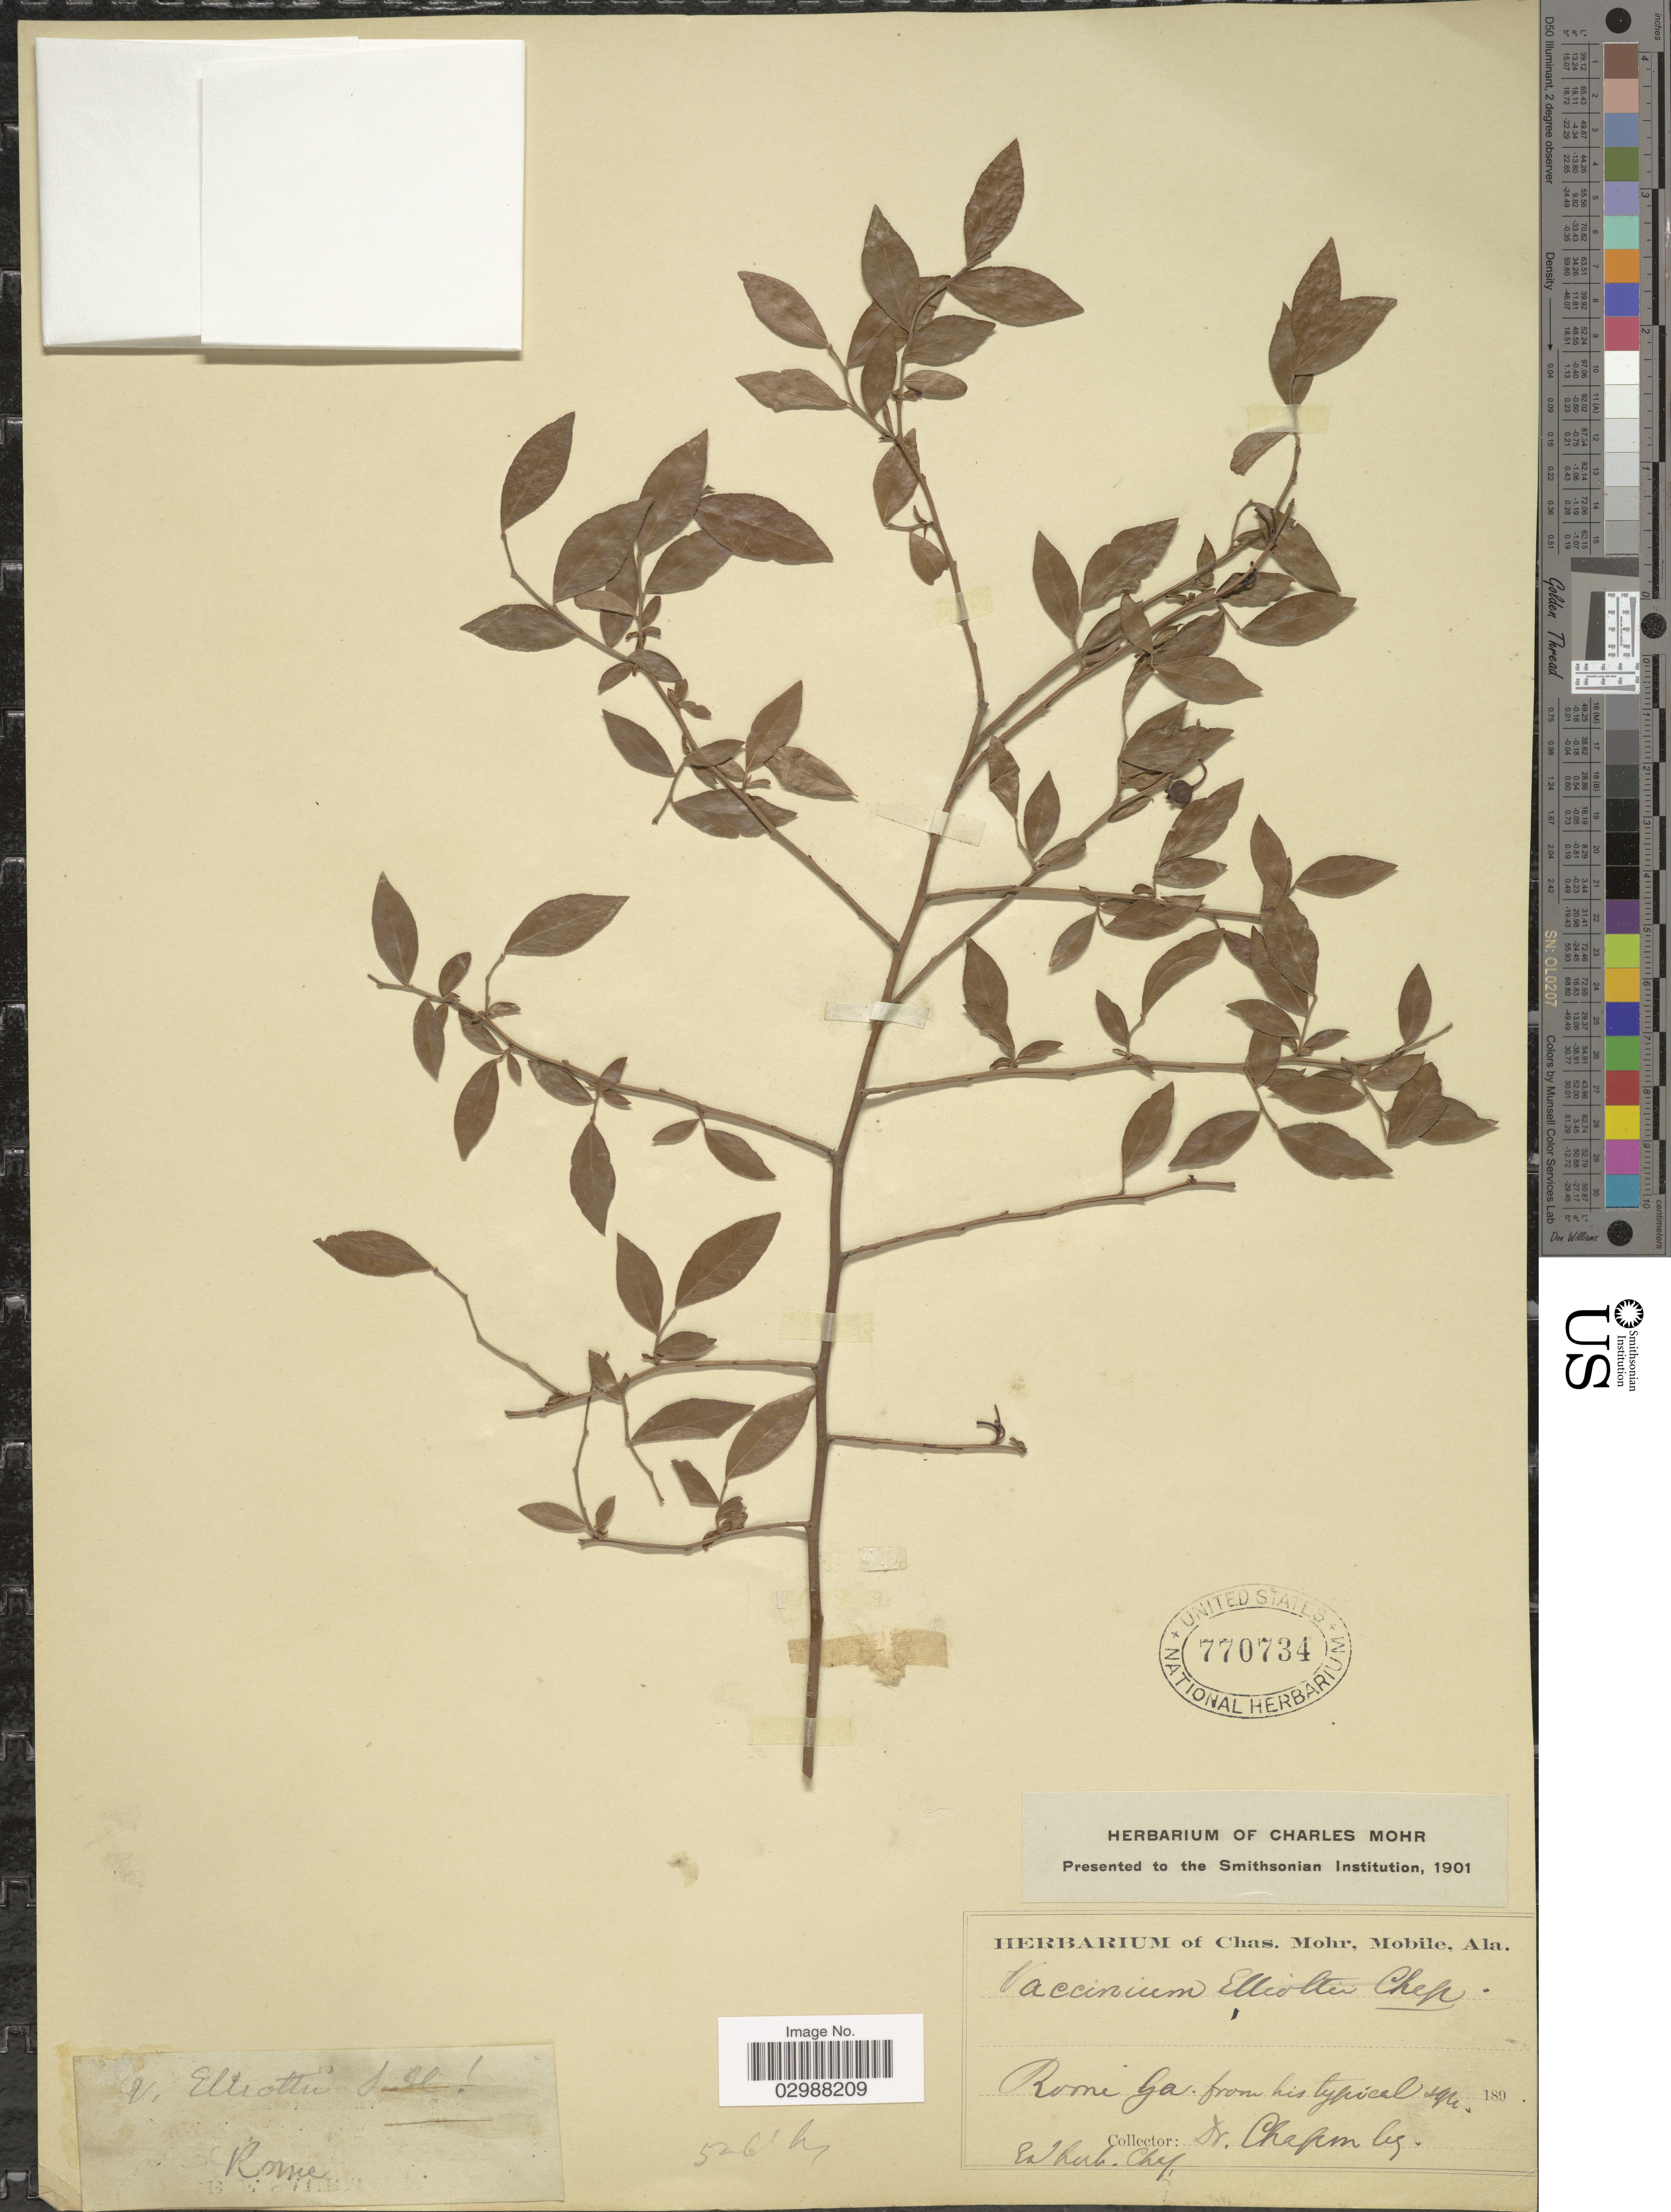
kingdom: Plantae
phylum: Tracheophyta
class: Magnoliopsida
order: Ericales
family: Ericaceae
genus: Vaccinium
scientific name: Vaccinium elliottii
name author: Chapm.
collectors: A. Chapman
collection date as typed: sept 189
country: United States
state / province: Georgia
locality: Rome.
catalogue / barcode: US 770734